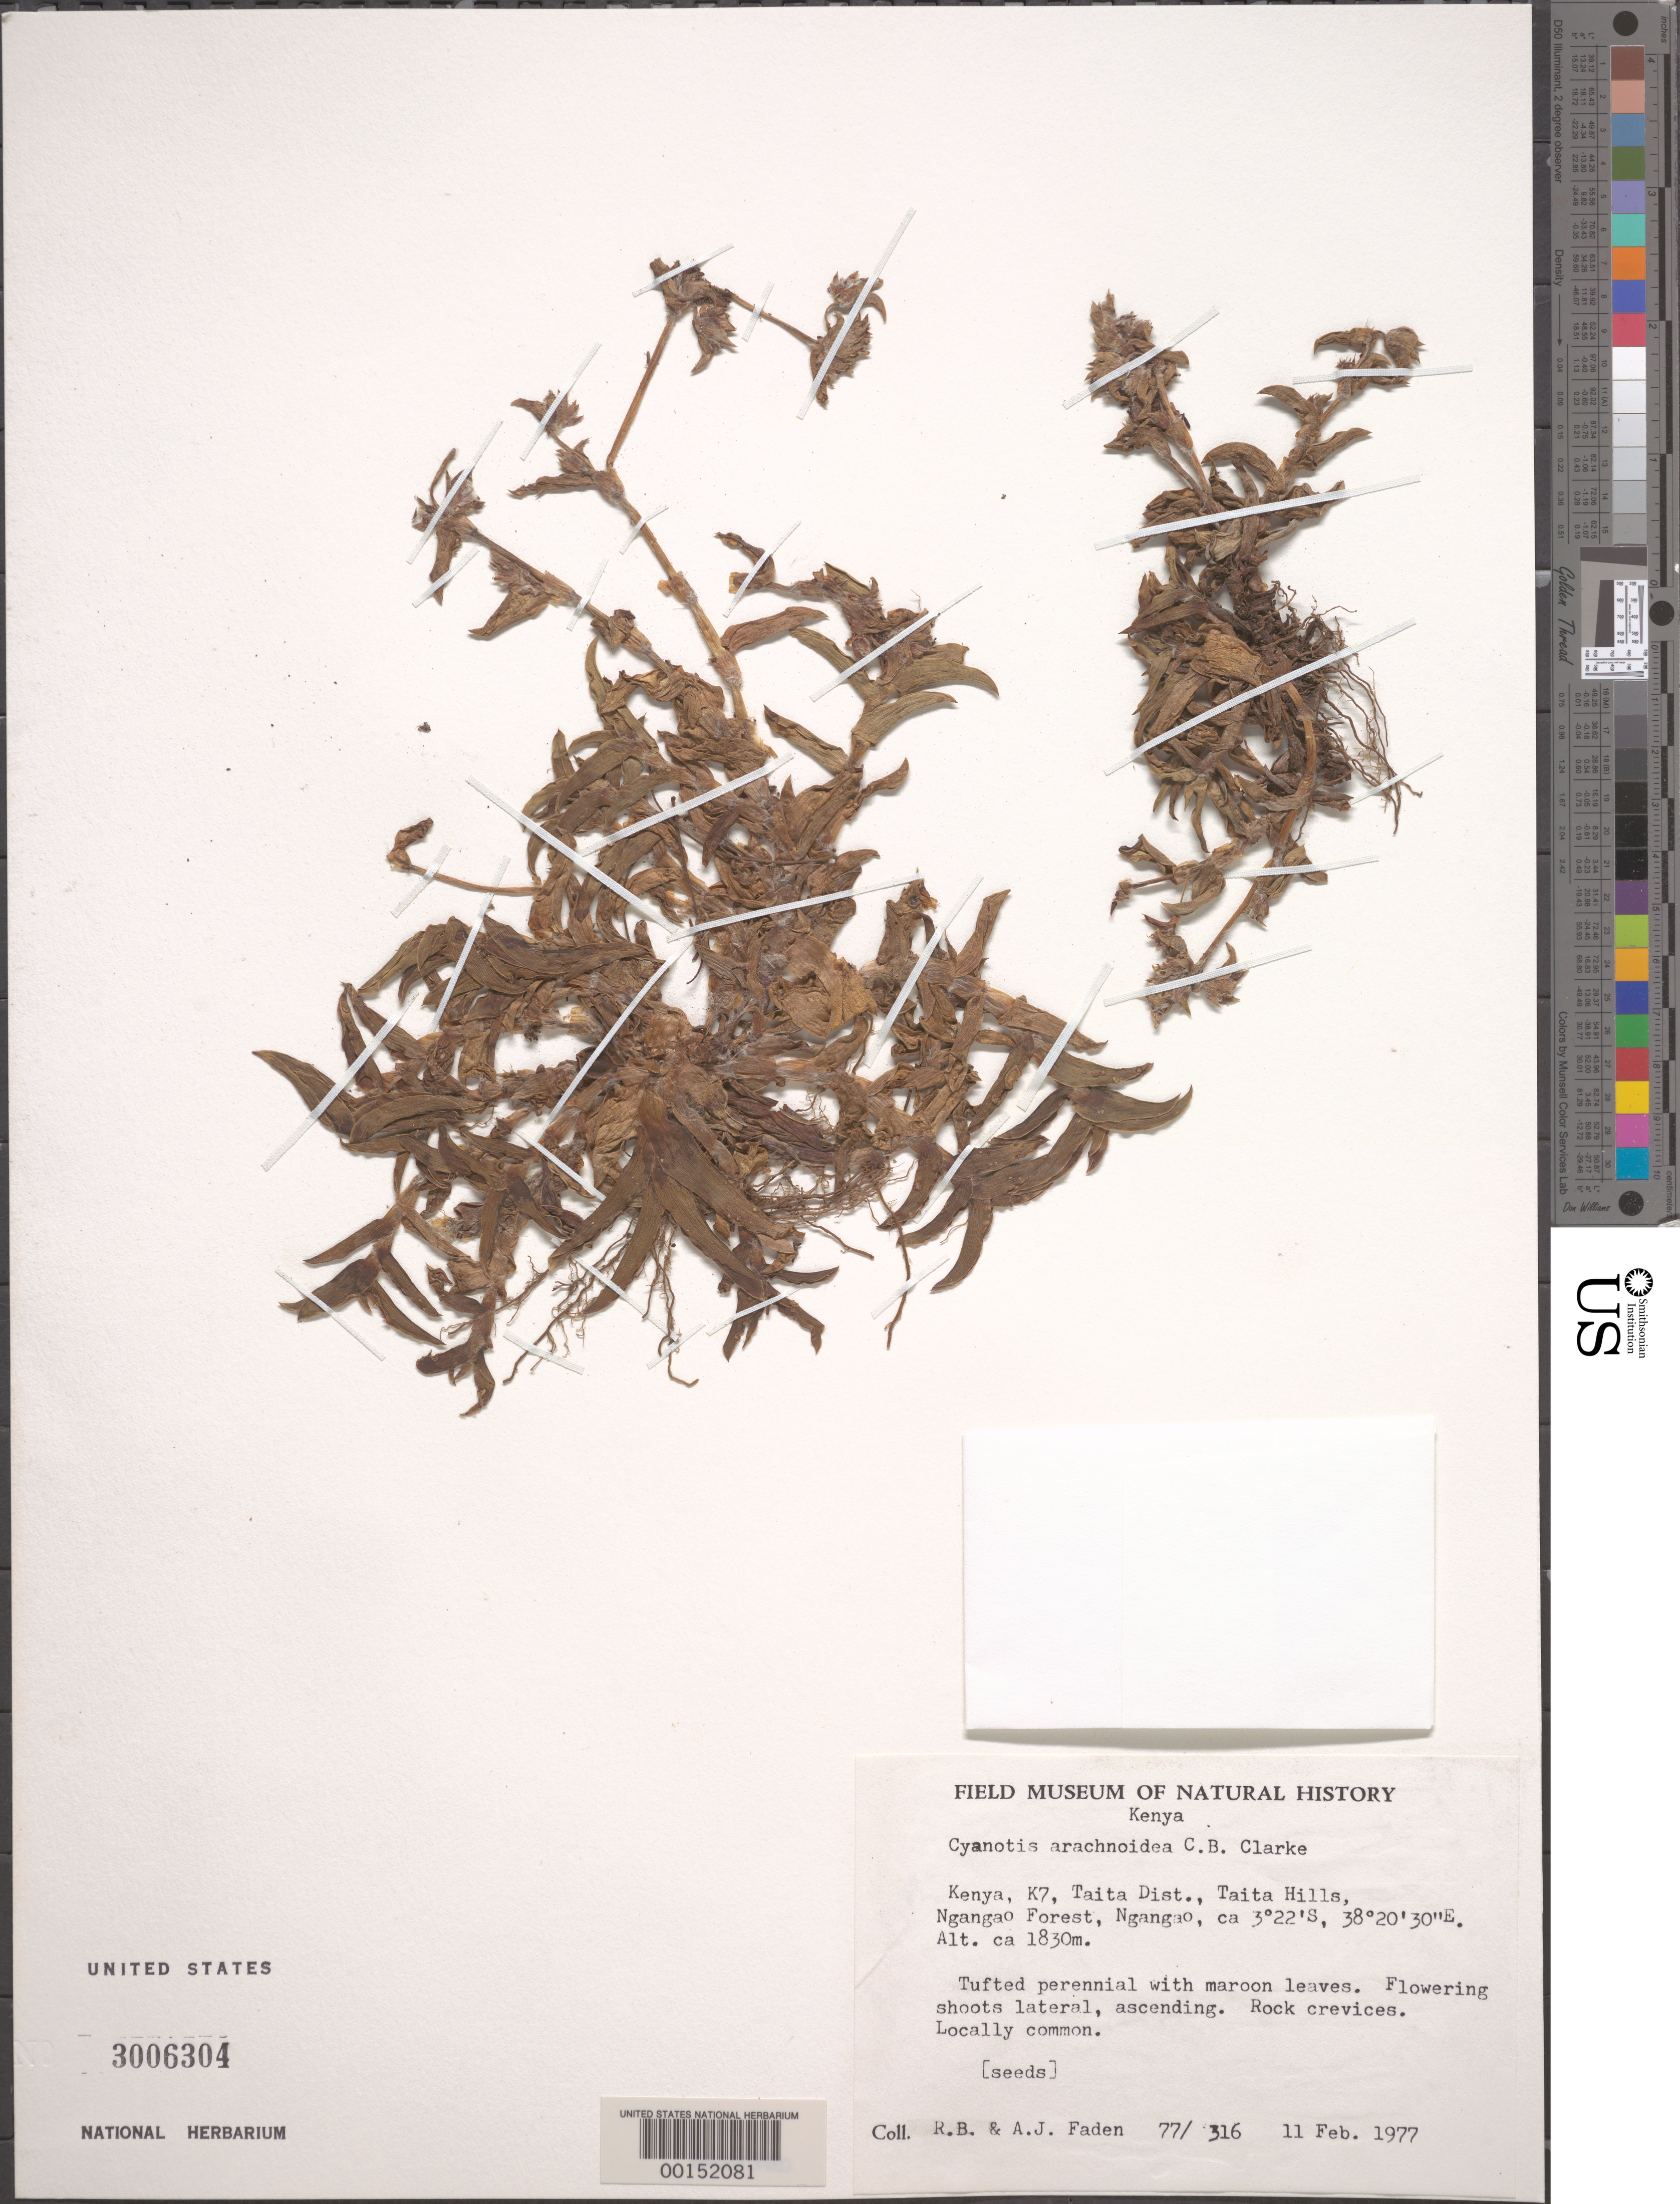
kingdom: Plantae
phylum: Tracheophyta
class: Liliopsida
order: Commelinales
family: Commelinaceae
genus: Cyanotis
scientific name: Cyanotis arachnoidea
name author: C.B. Clarke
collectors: R. B. Faden & A. J. Faden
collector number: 77/316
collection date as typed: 11 Feb 1977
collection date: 1977-02-11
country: Kenya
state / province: Taita Taveta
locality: Taita hills, ngangao forest: ngangao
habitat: Rock crevices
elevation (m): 1830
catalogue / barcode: US 3006304